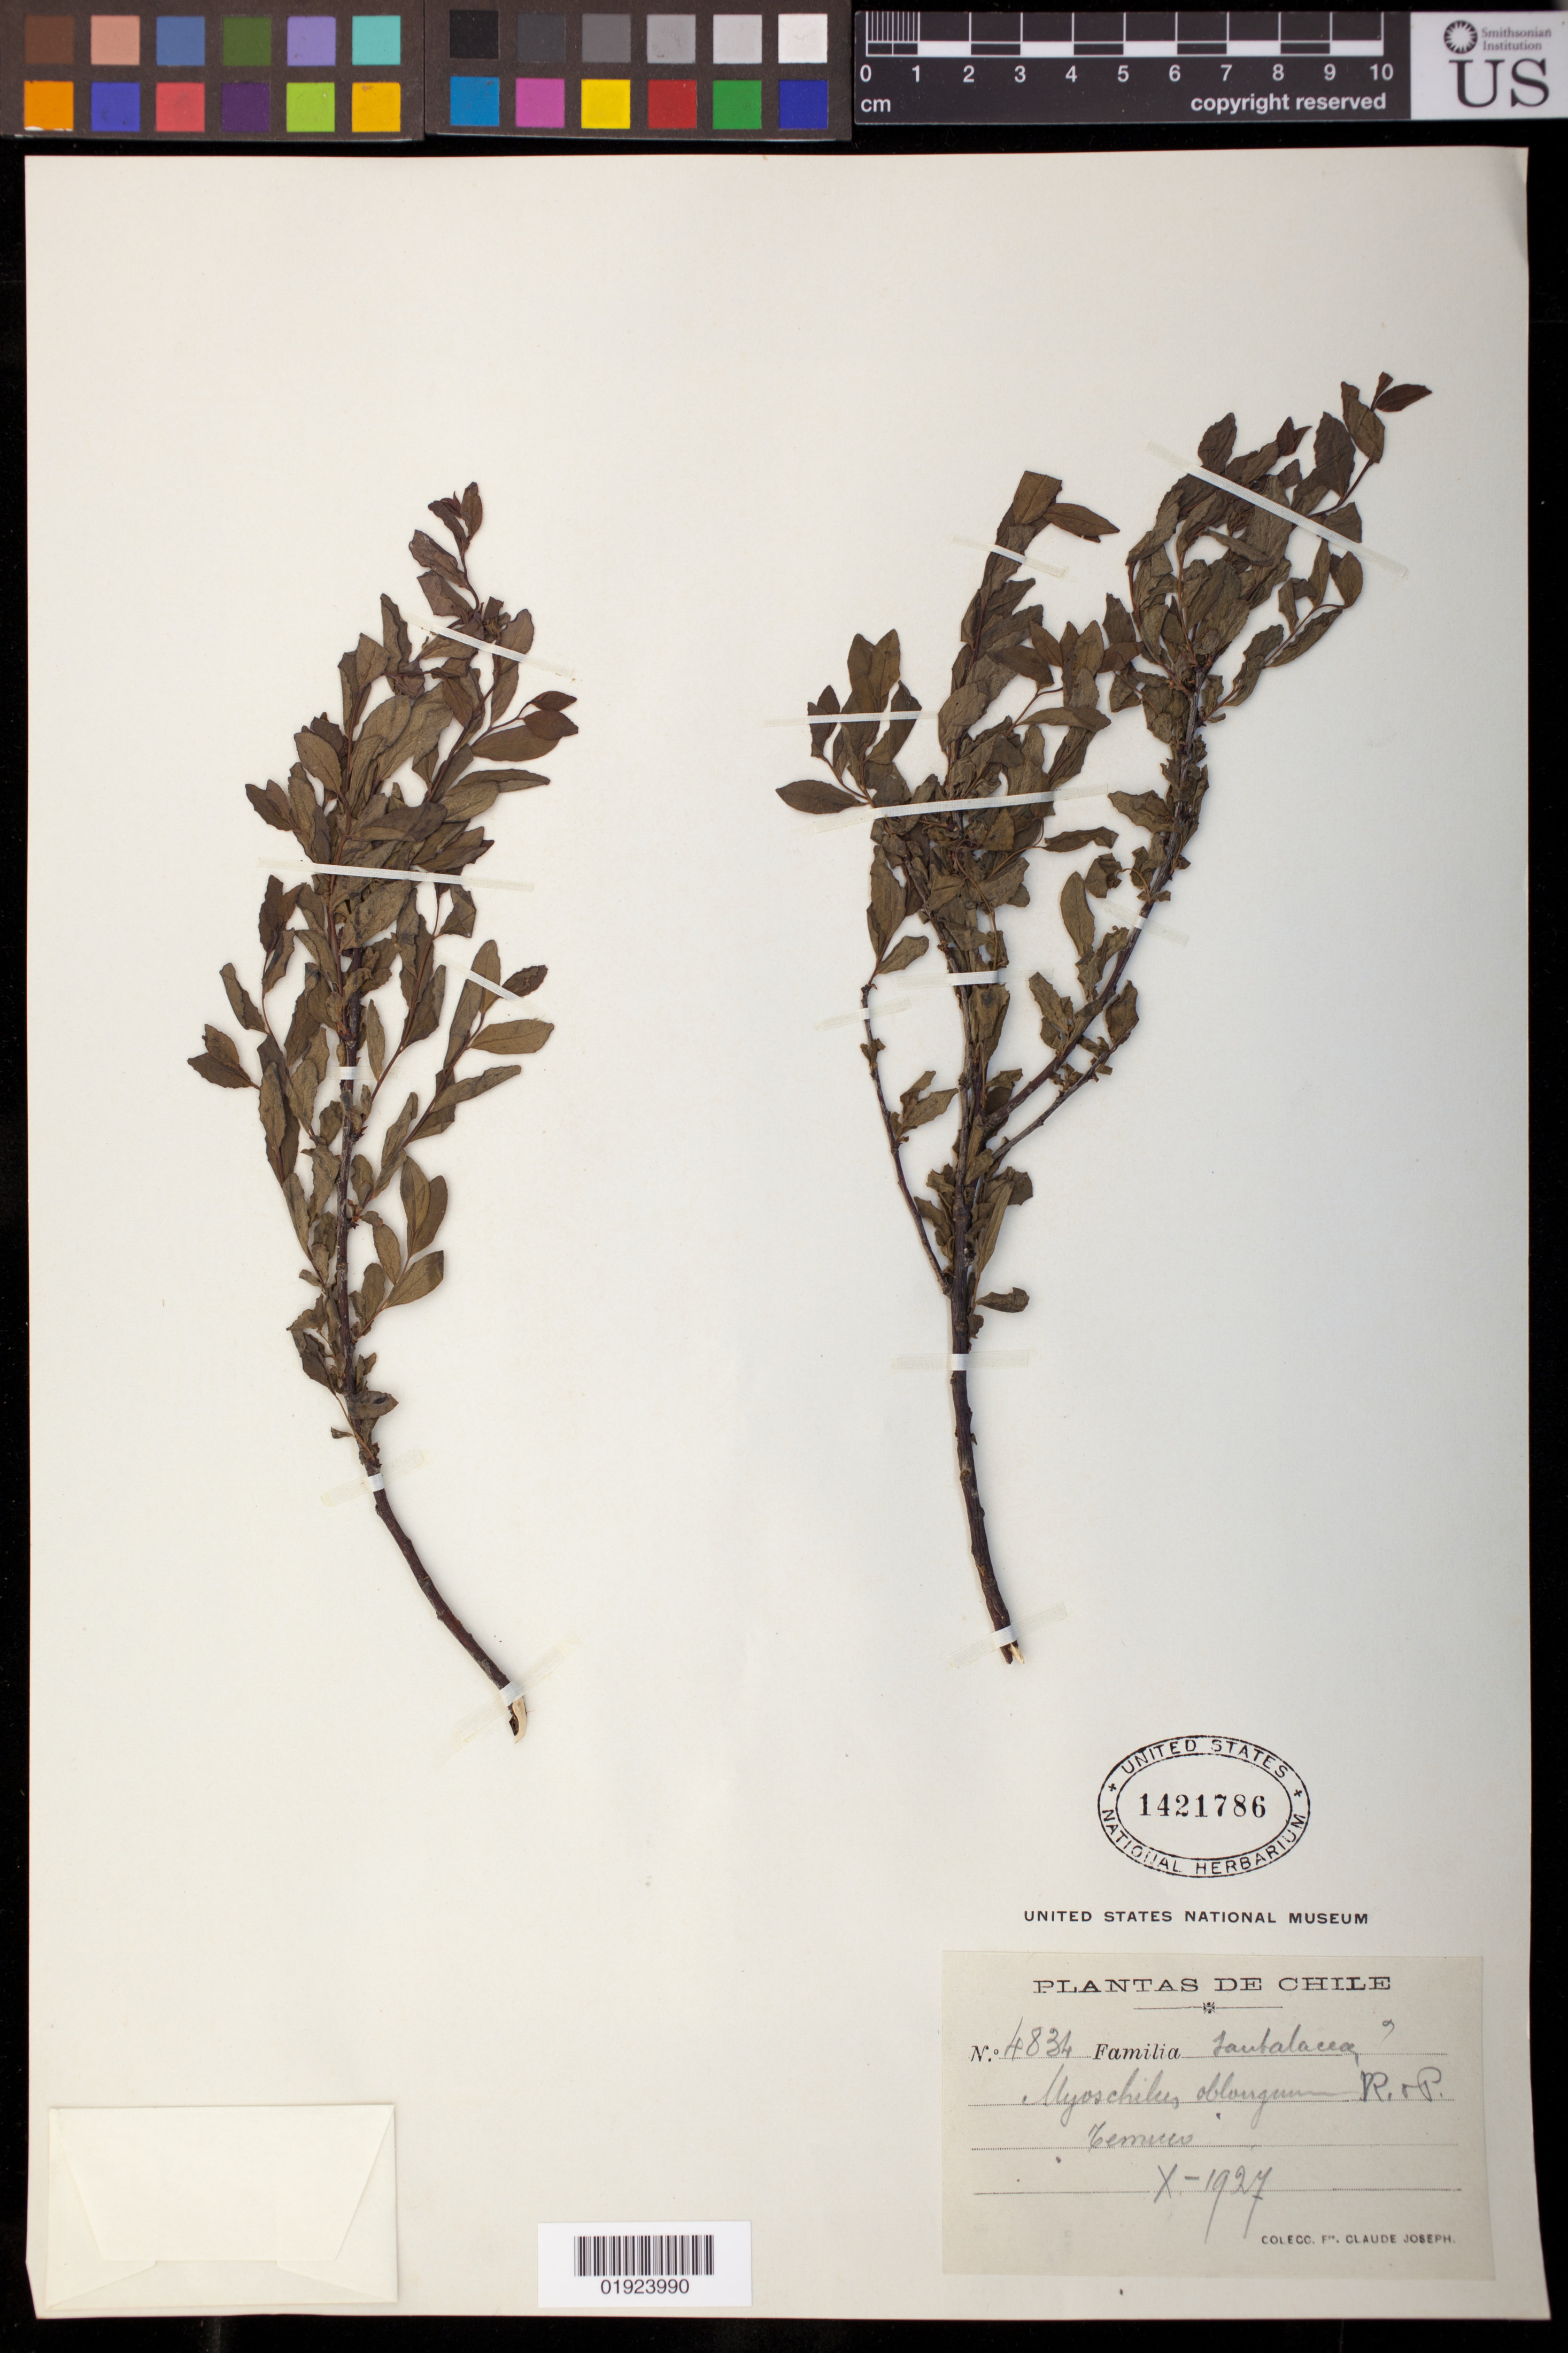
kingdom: Plantae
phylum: Tracheophyta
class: Magnoliopsida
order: Santalales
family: Santalaceae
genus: Myoschilos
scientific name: Myoschilos oblongus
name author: Ruiz & Pav.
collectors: Bro. Claude-Joseph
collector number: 4834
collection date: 1924-10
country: Chile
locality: Temuco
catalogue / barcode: US 1421786